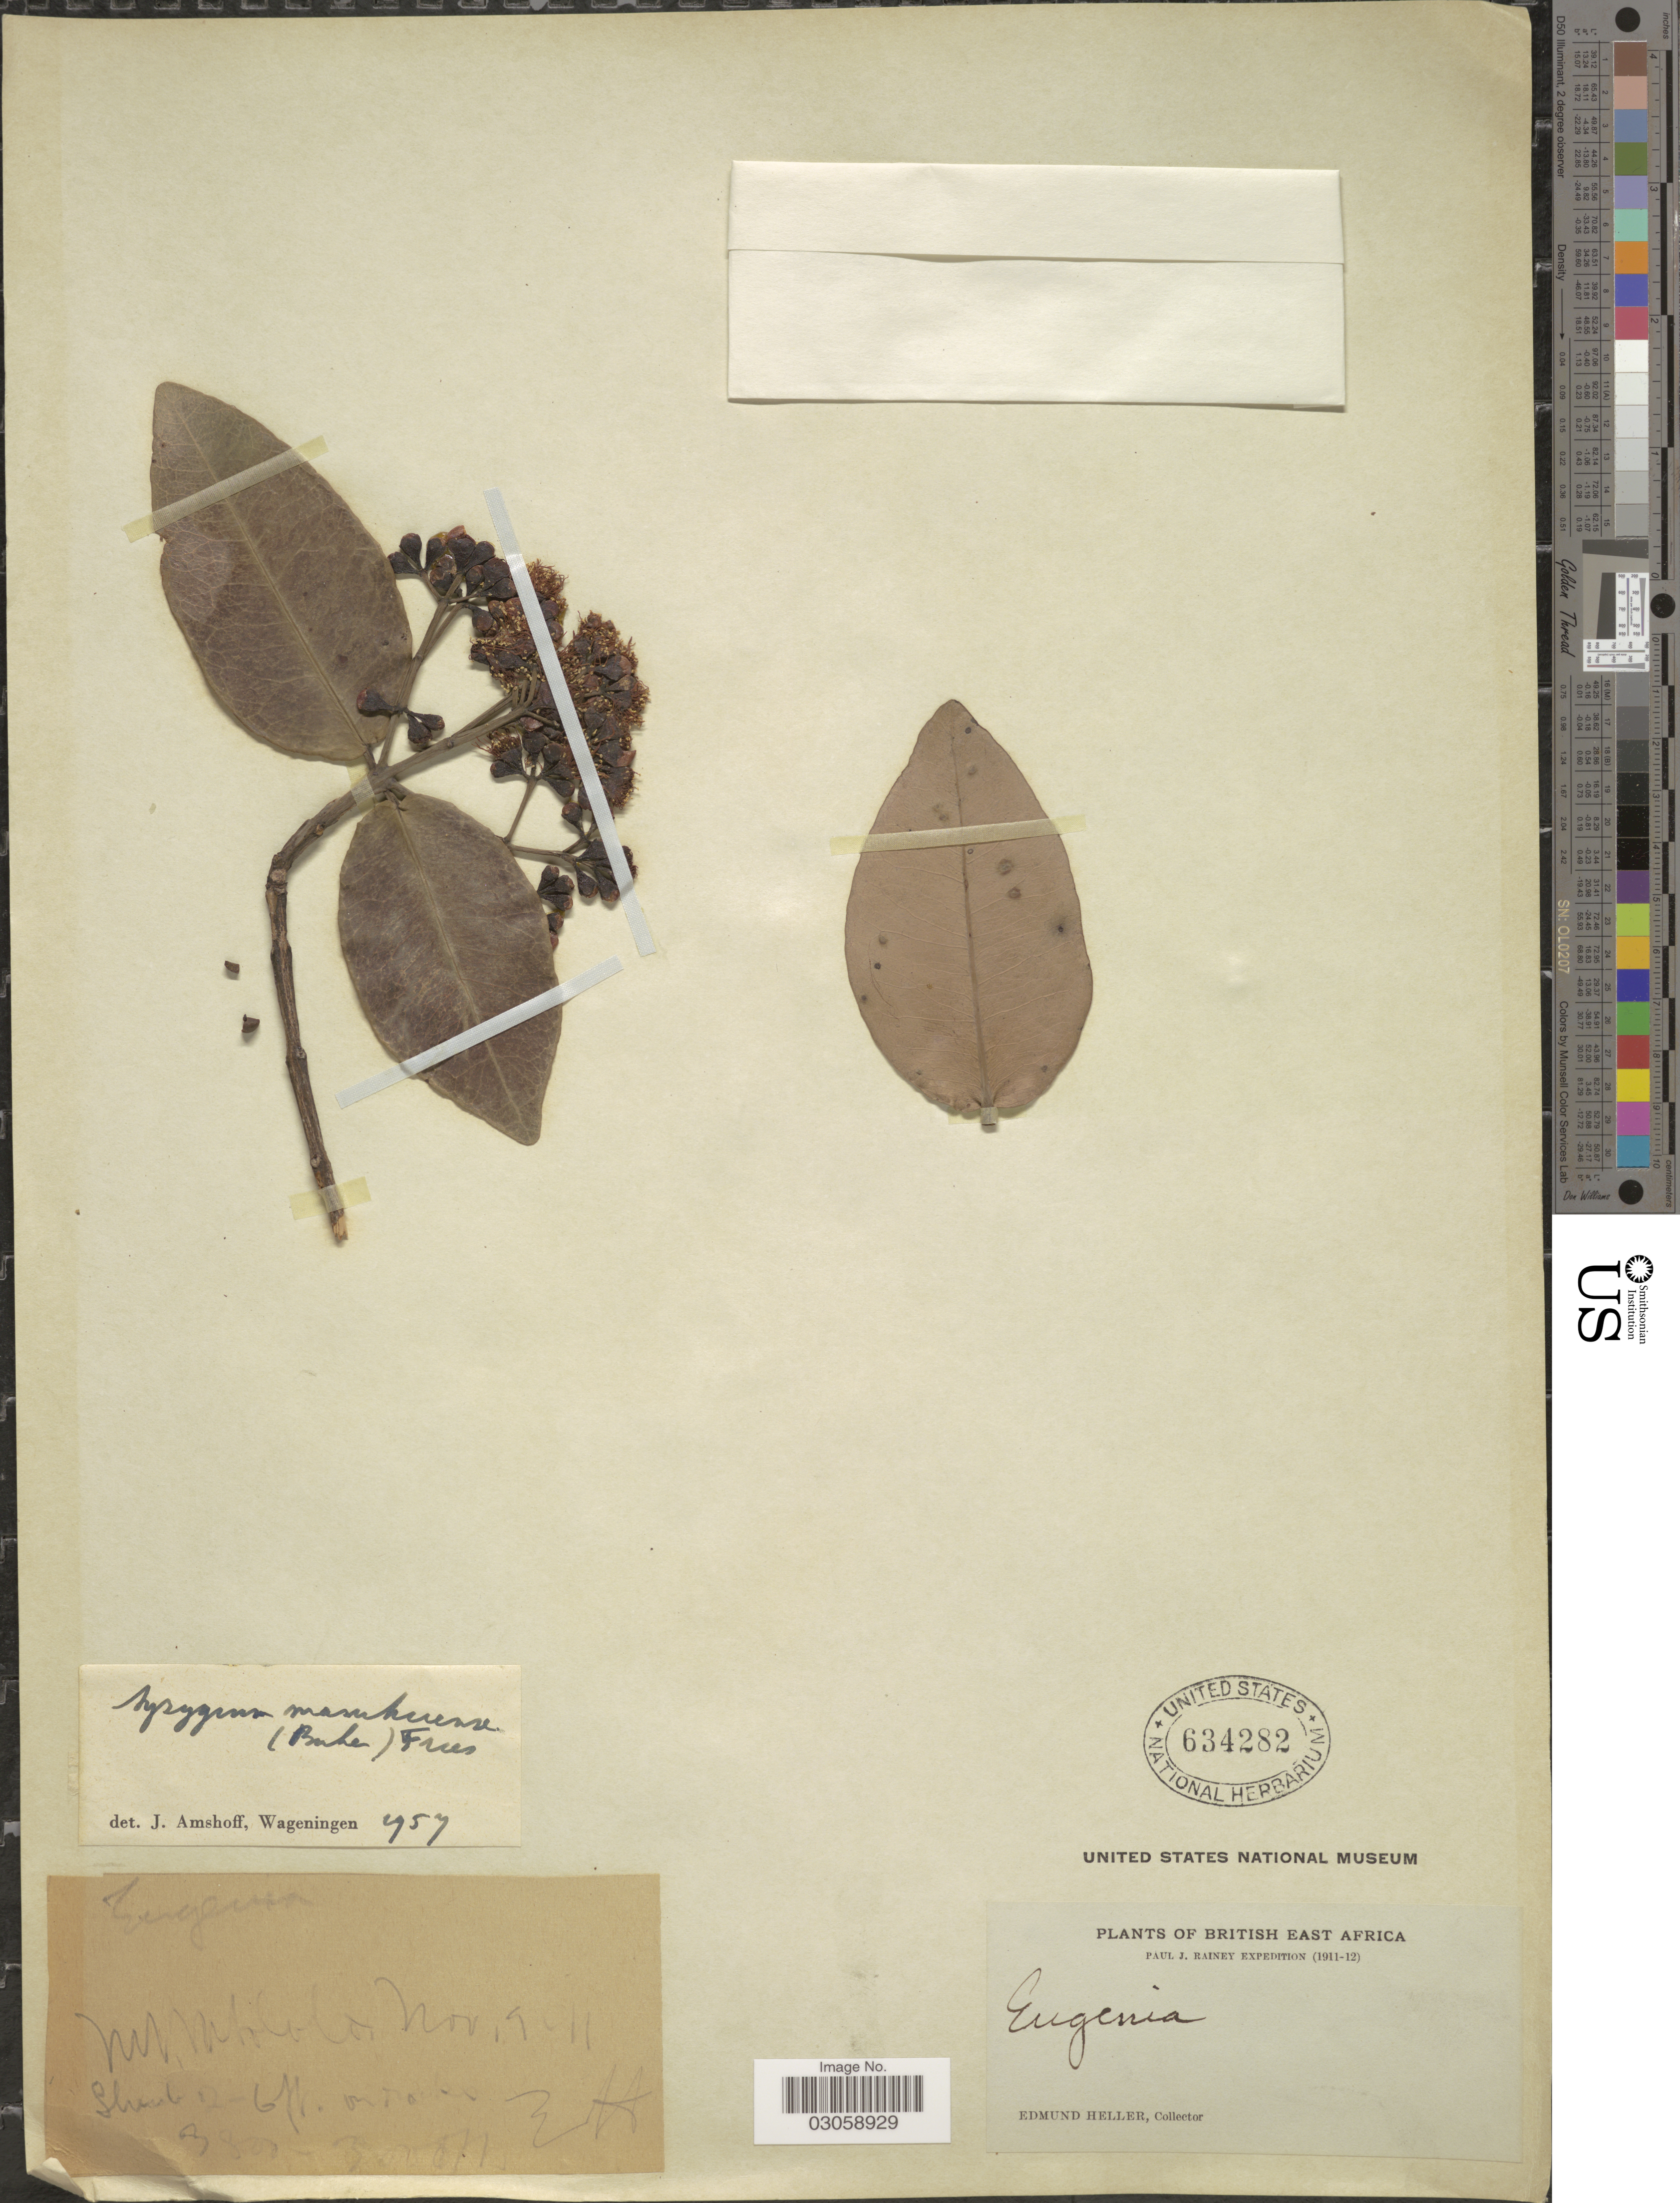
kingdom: Plantae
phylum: Tracheophyta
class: Magnoliopsida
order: Myrtales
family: Myrtaceae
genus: Syzygium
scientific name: Syzygium masukuense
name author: (Baker) R.E. Fr.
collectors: E. Heller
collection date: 1911-11-09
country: Kenya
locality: British East Africa, Mt. Mbololo.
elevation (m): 914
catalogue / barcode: US 634282